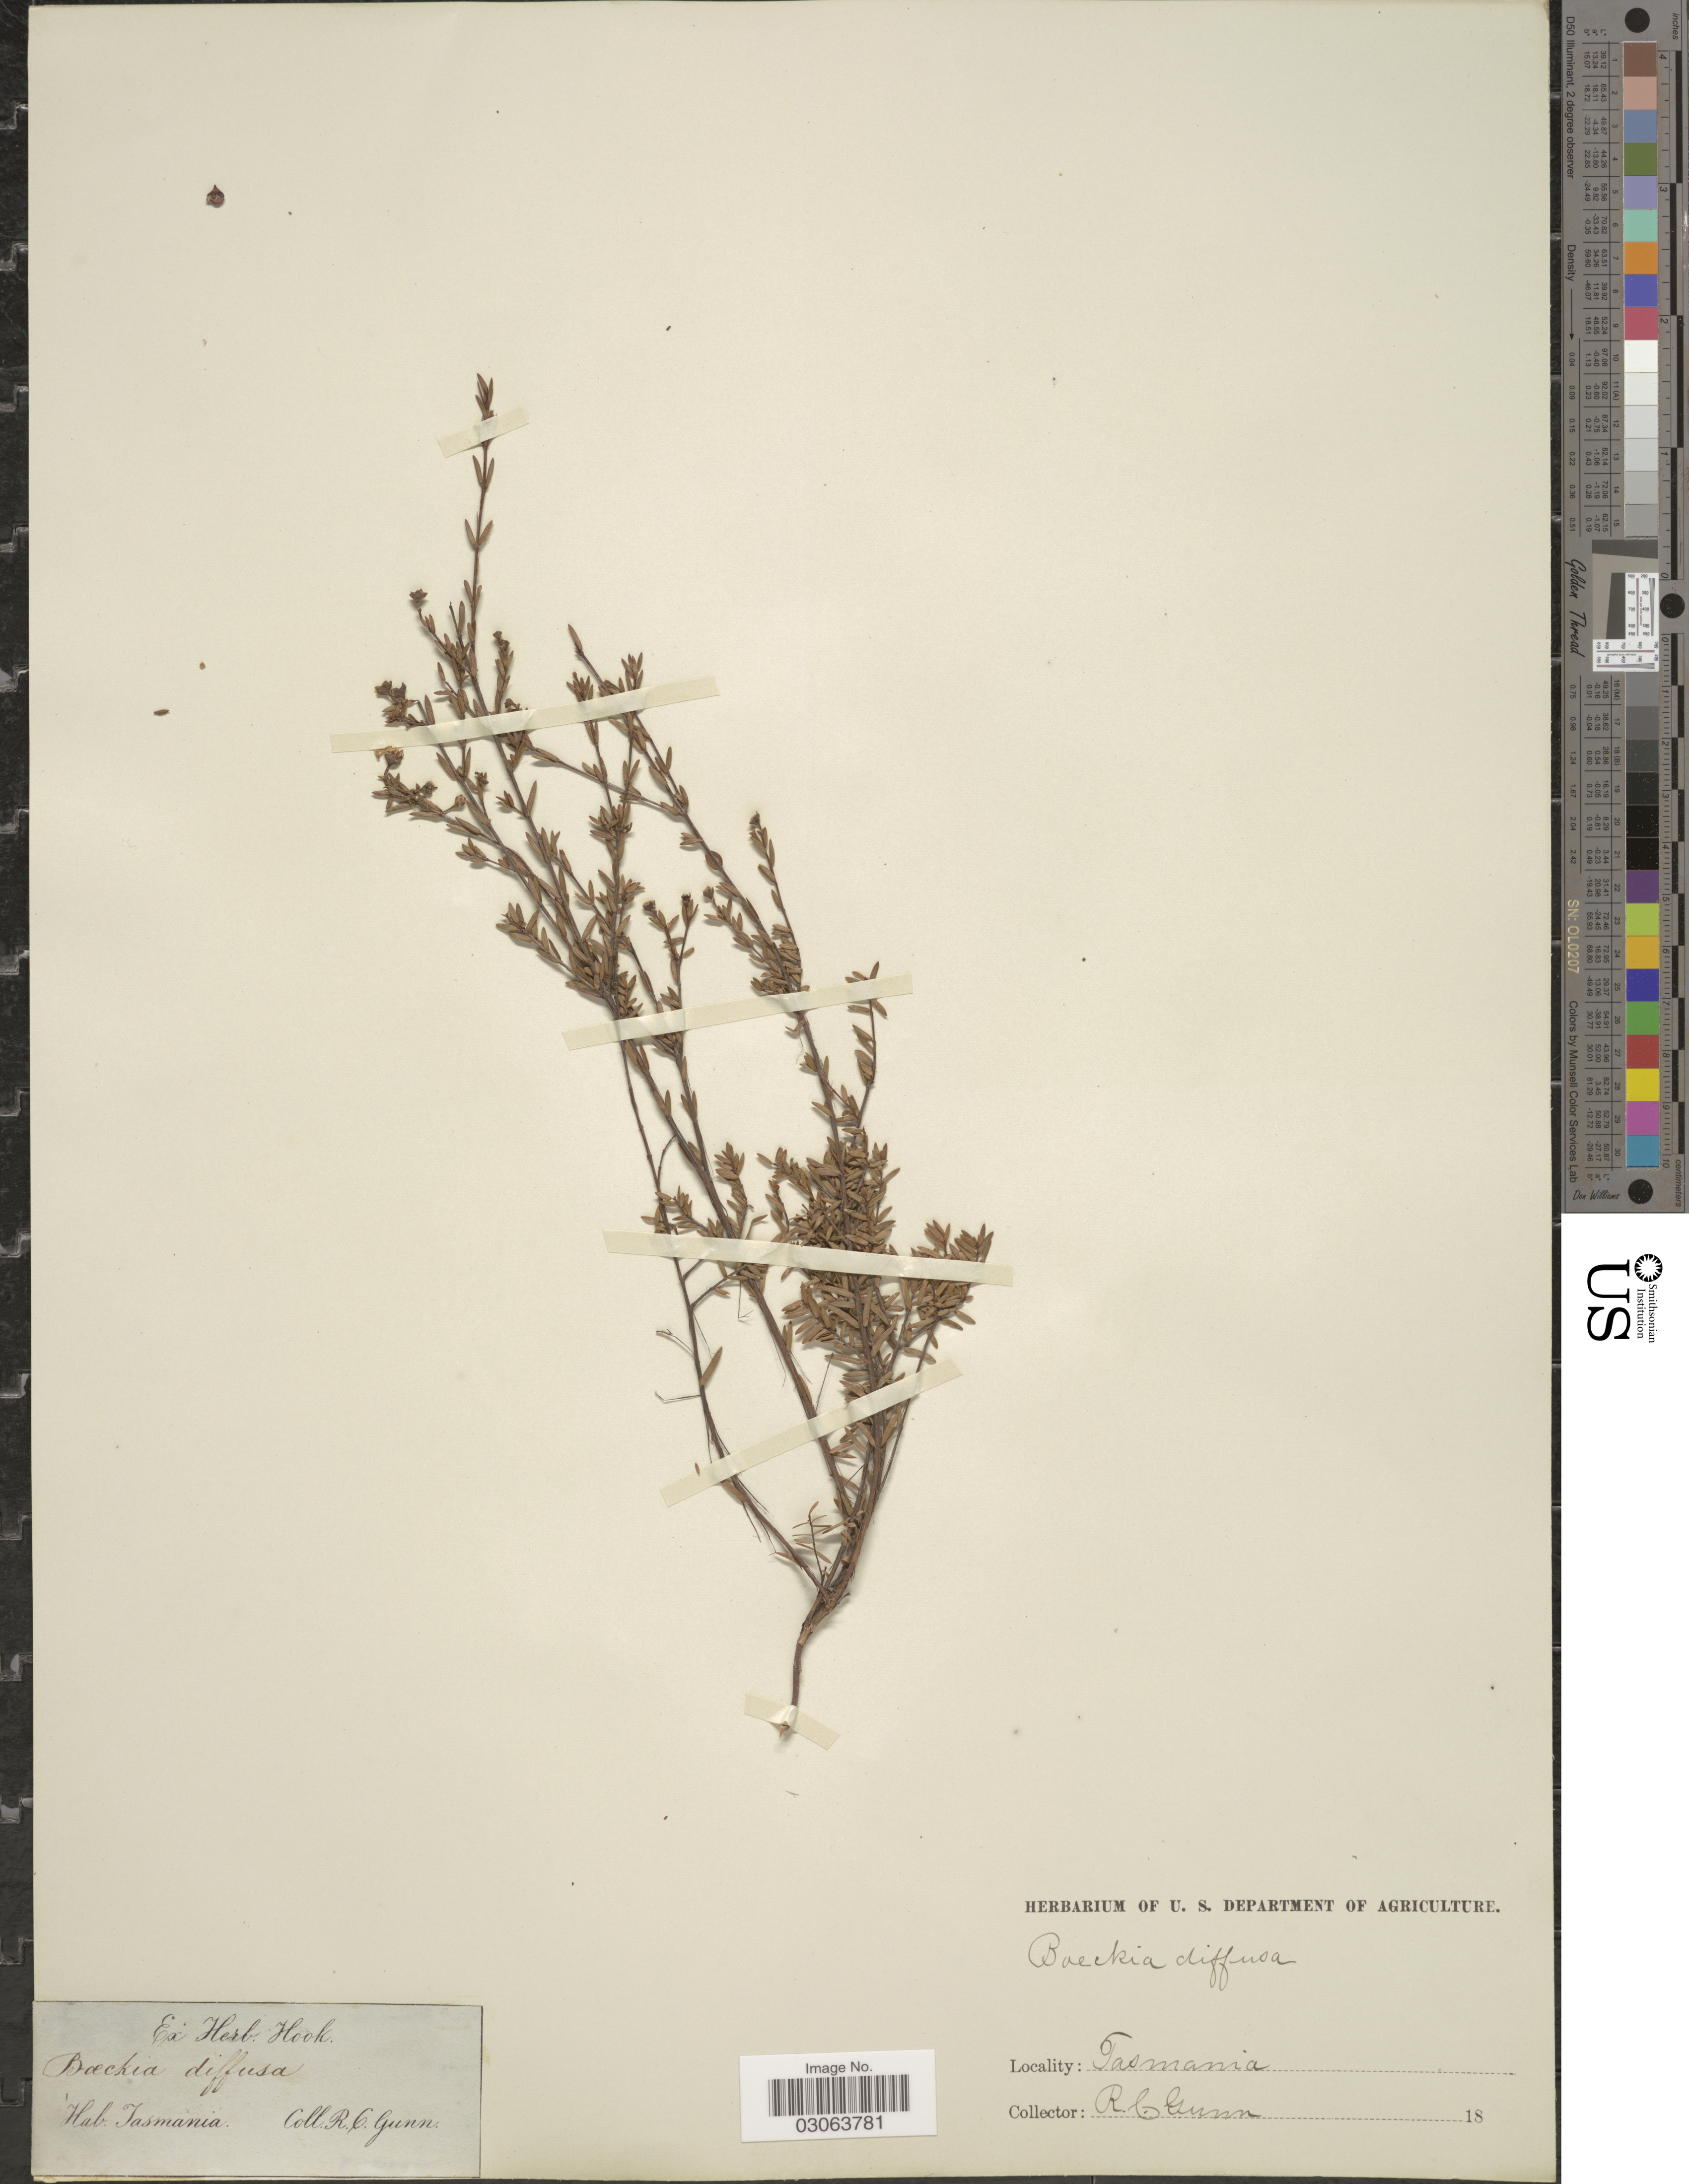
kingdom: Plantae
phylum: Tracheophyta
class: Magnoliopsida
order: Myrtales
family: Myrtaceae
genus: Euryomyrtus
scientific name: Euryomyrtus ramosissima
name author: (A. Cunn.) Trudgen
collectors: R. Gunn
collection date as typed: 18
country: Australia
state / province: Tasmania